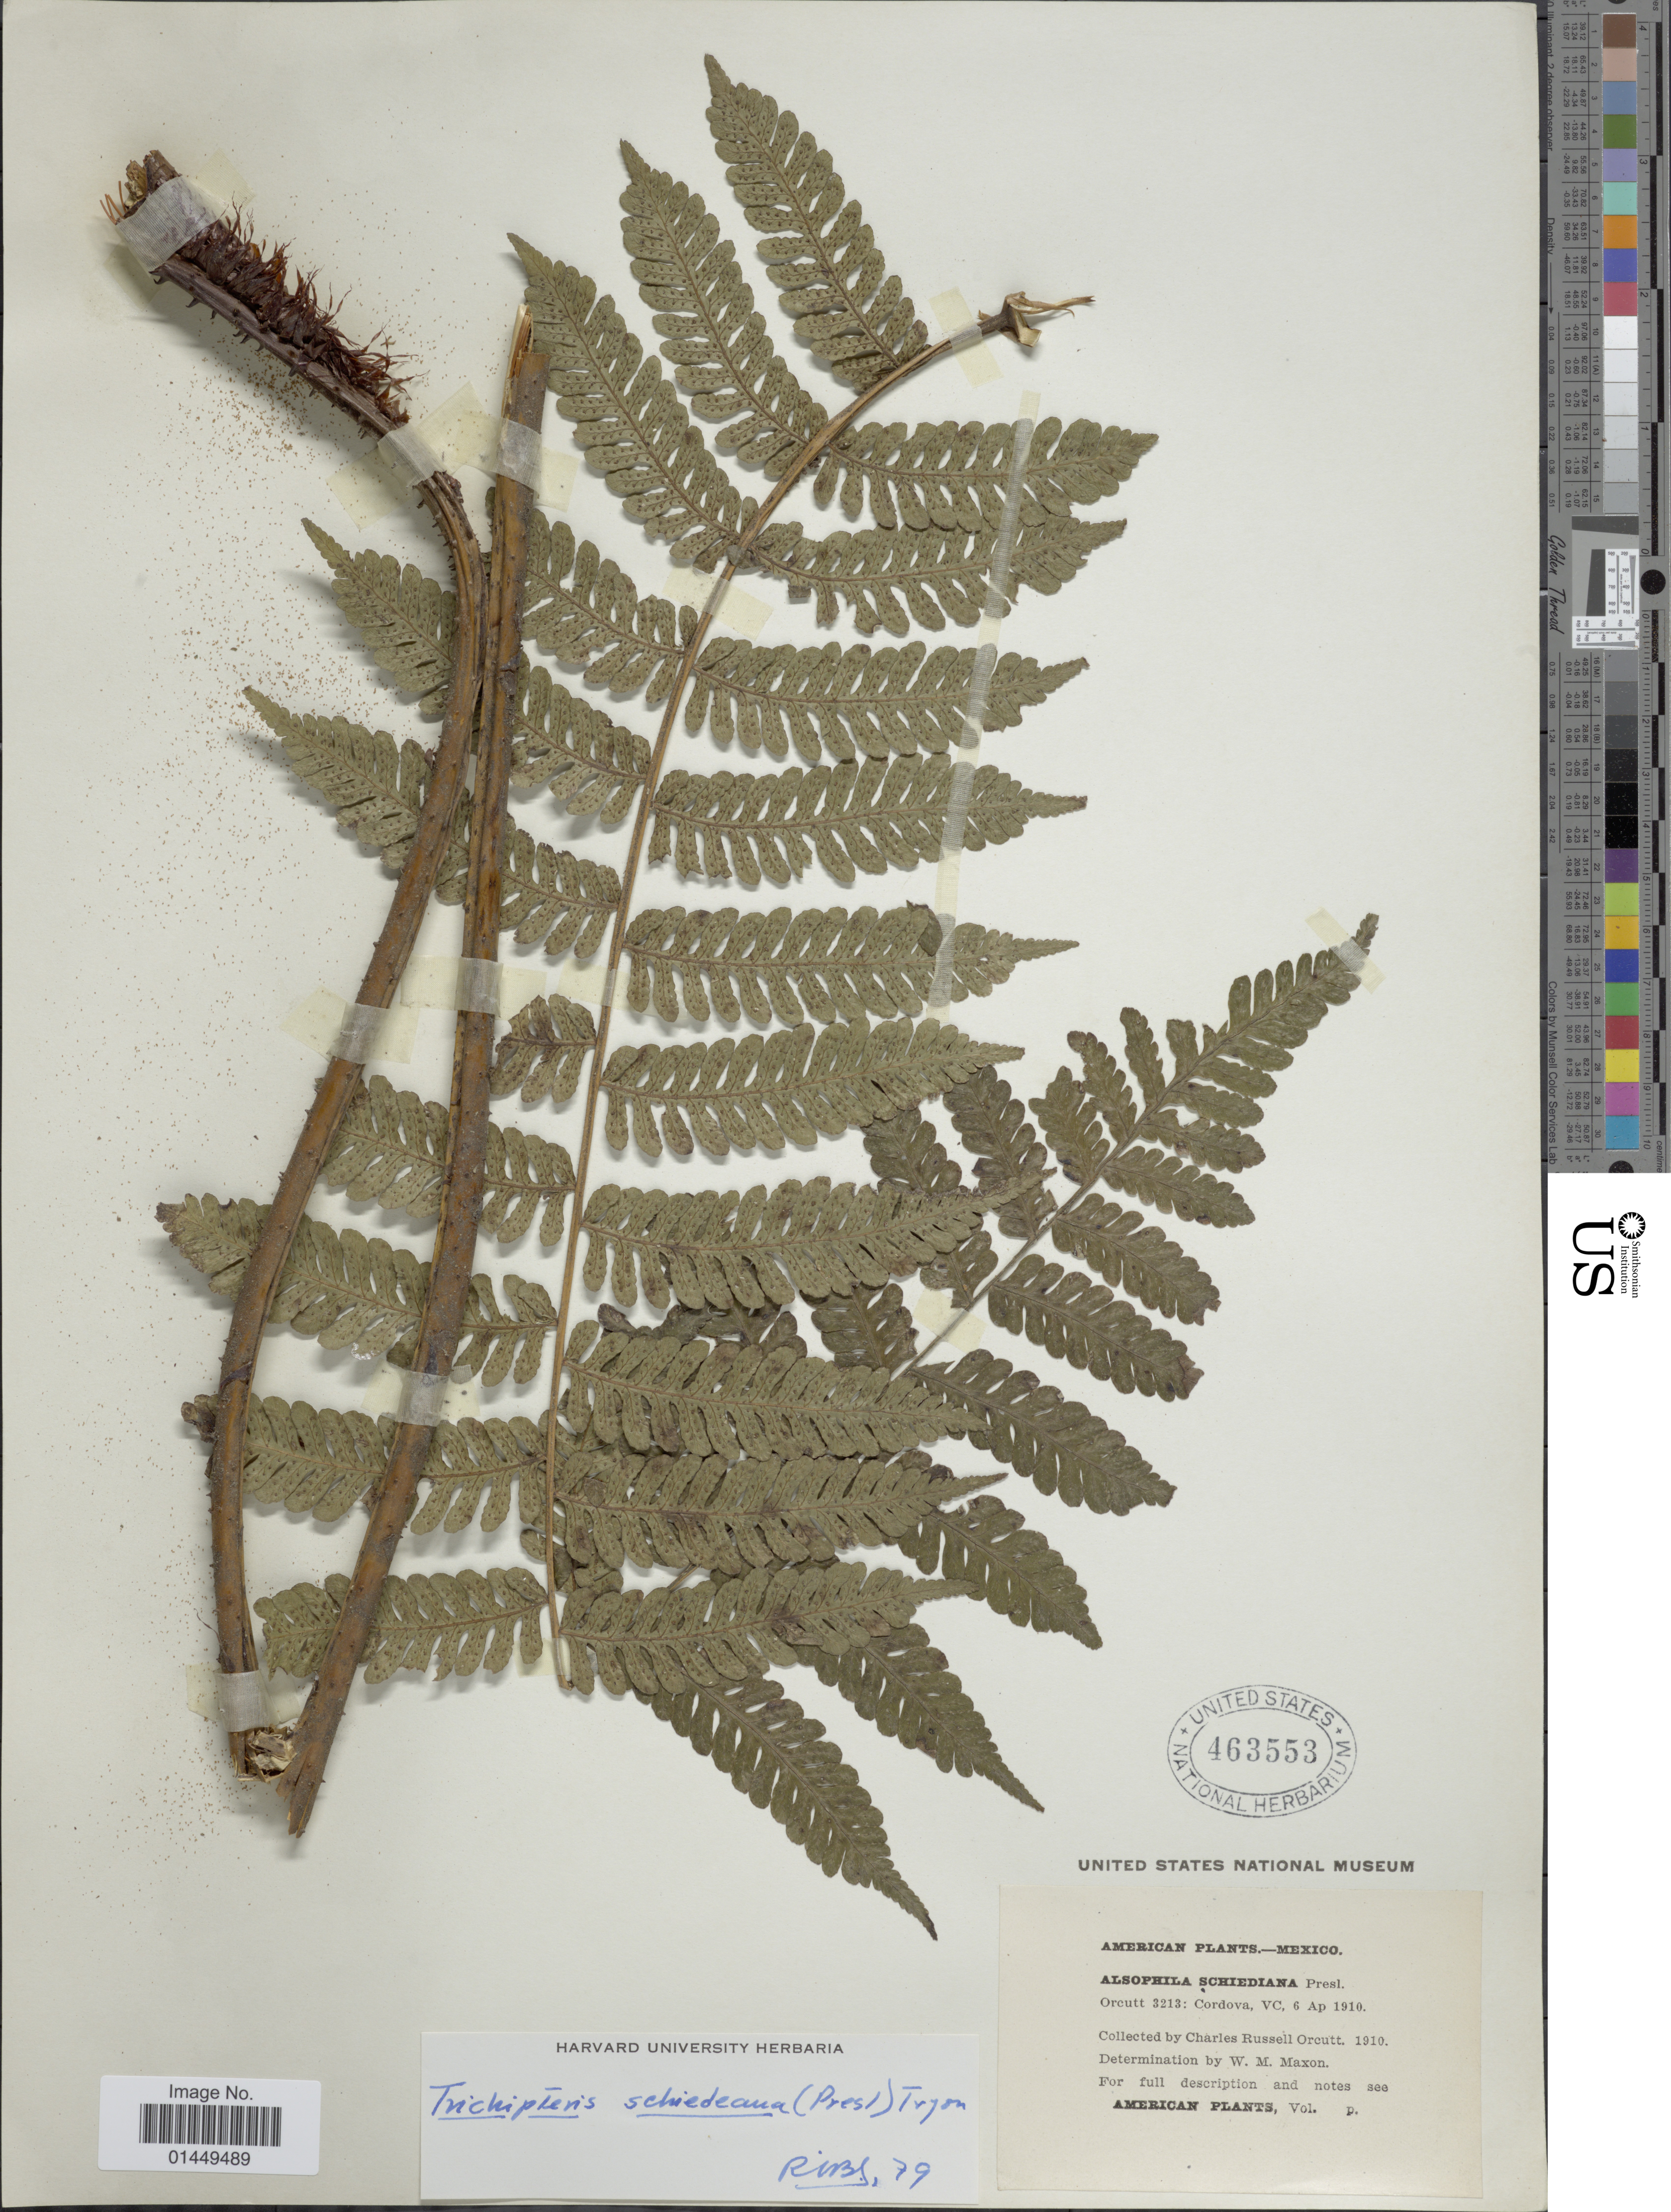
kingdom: Plantae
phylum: Tracheophyta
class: Polypodiopsida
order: Cyatheales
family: Cyatheaceae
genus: Cyathea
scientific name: Cyathea schiedeana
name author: (C. Presl) Domin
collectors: C. R. Orcutt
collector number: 3213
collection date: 1910-04-06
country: Mexico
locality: Cordova, VC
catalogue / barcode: US 463553